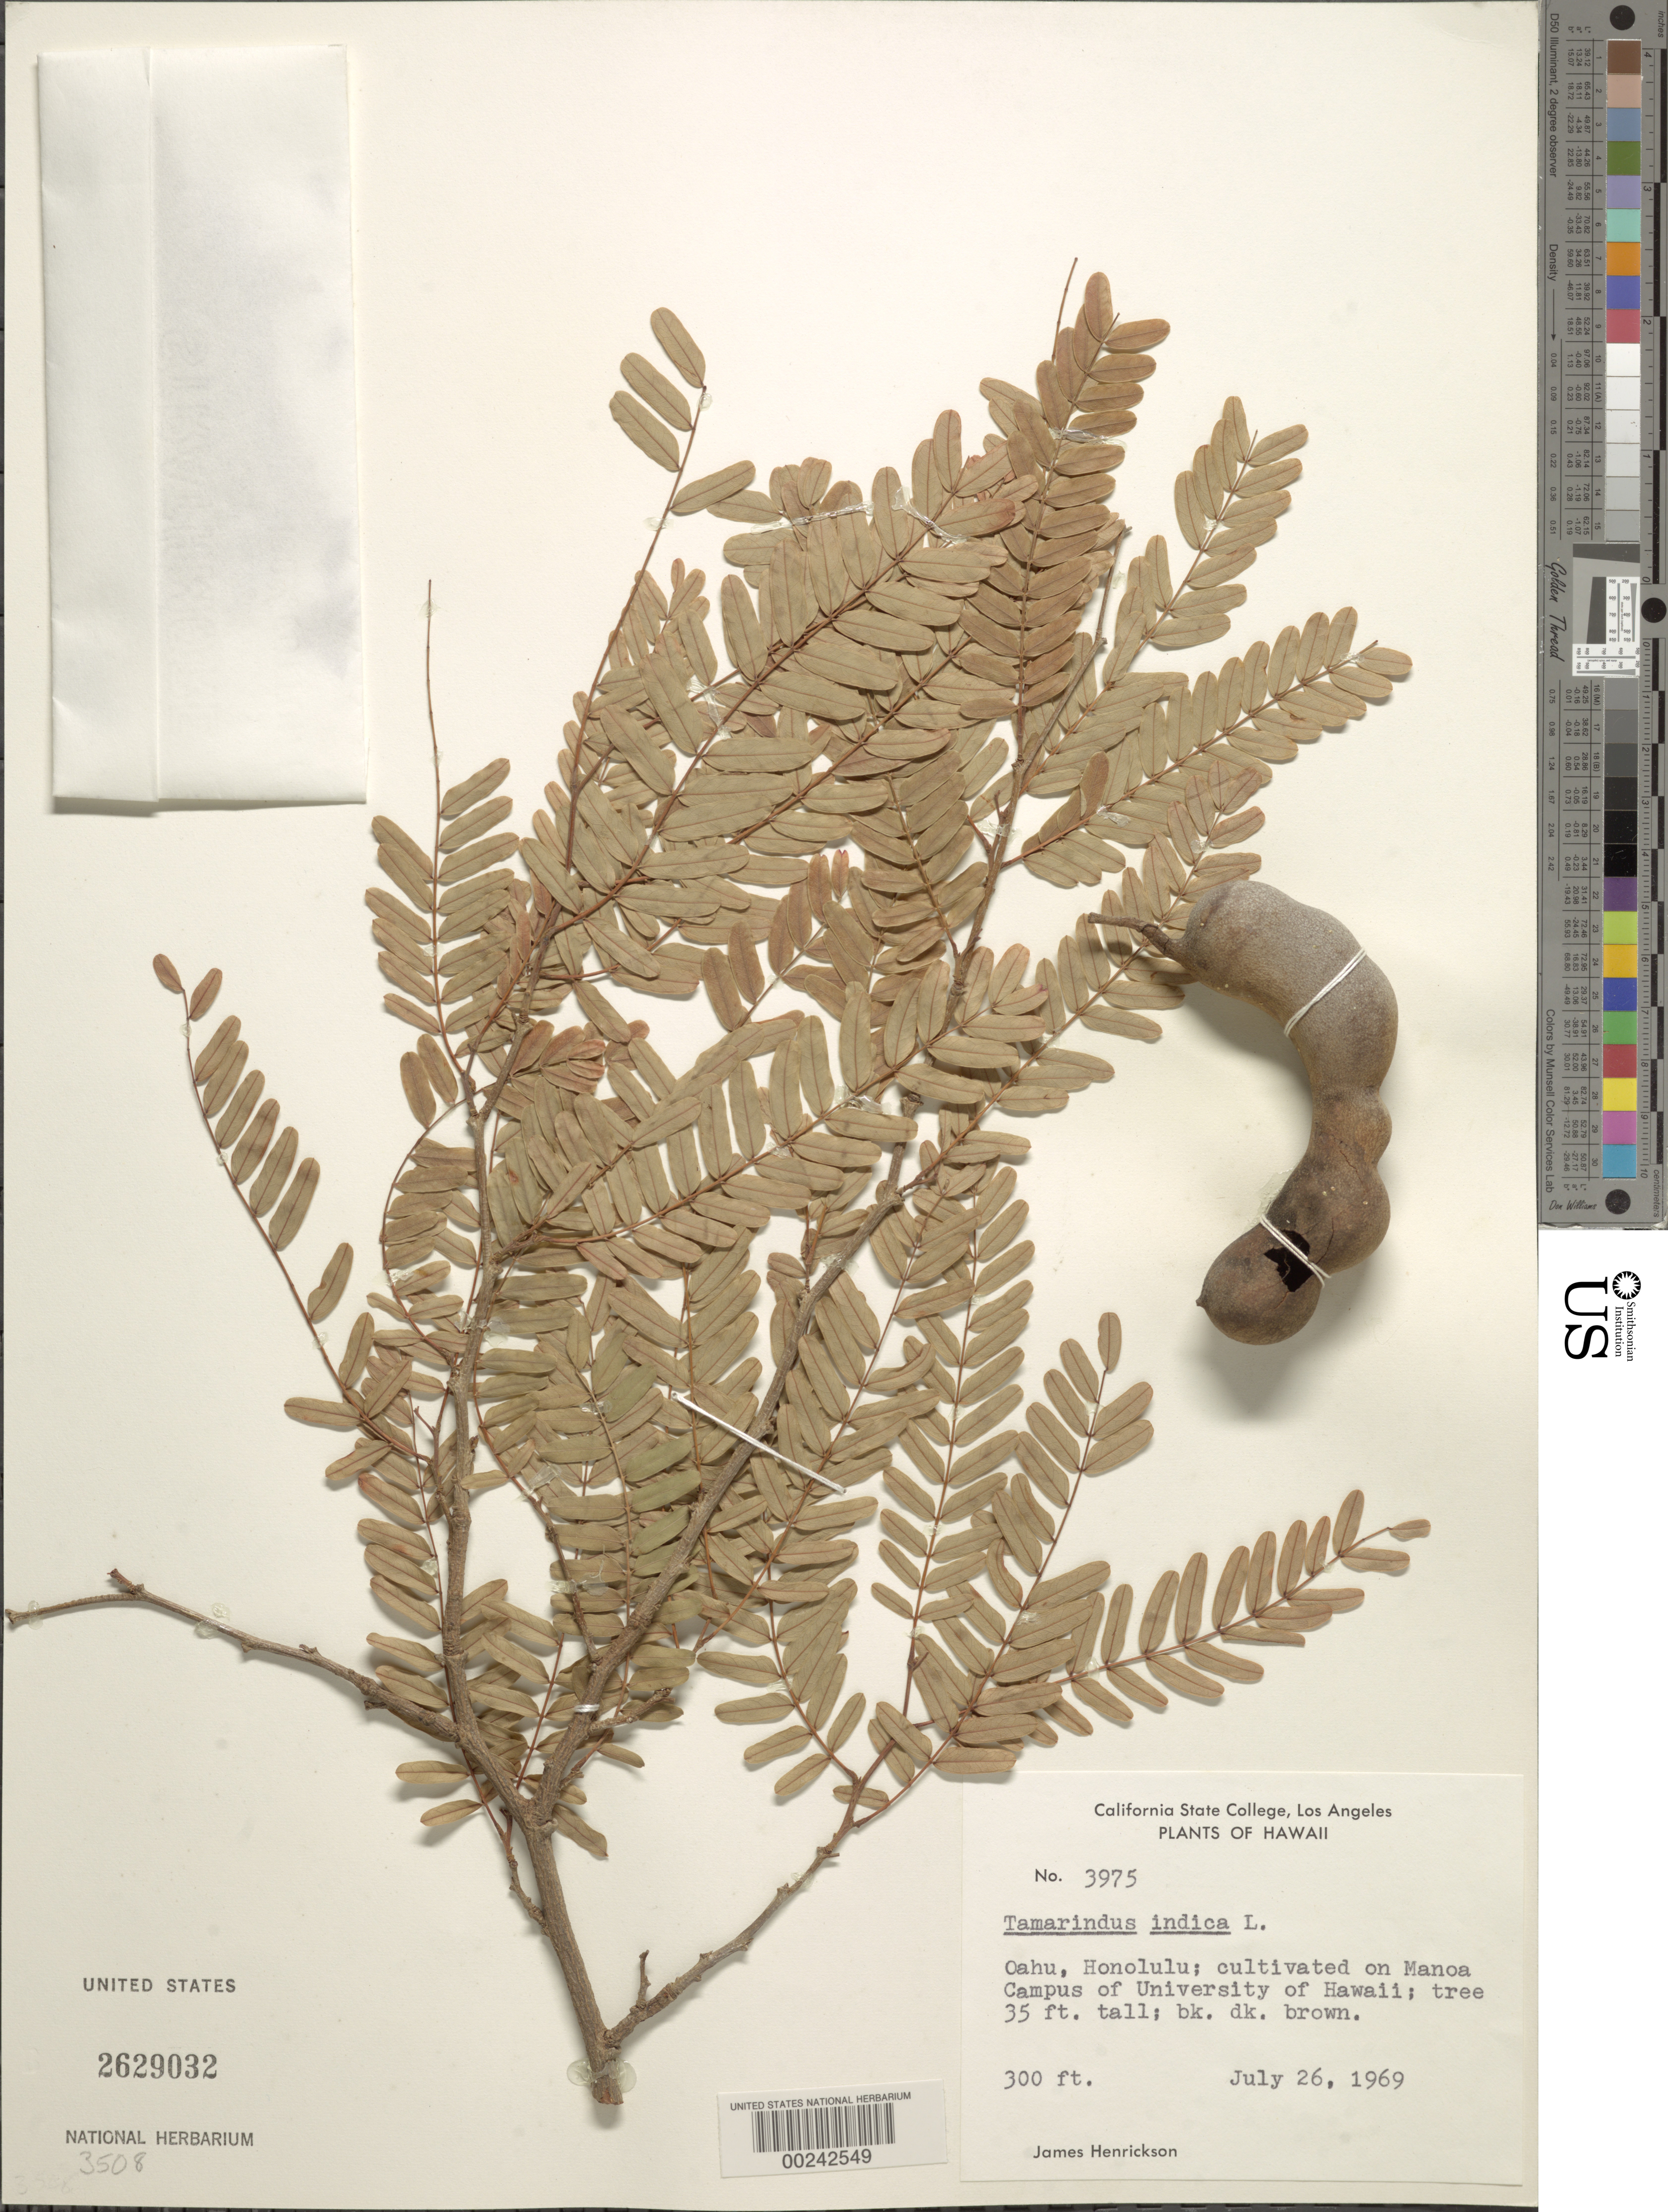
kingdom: Plantae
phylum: Tracheophyta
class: Magnoliopsida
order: Fabales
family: Fabaceae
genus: Tamarindus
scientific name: Tamarindus indica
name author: L.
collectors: J. S. Henrickson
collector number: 3975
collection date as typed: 26 Jul 1969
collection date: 1969-07-26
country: United States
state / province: Hawaii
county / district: Honolulu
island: Oahu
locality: Honolulu; Manoa campus of Univerisity of Hawaii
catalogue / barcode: US 2629032